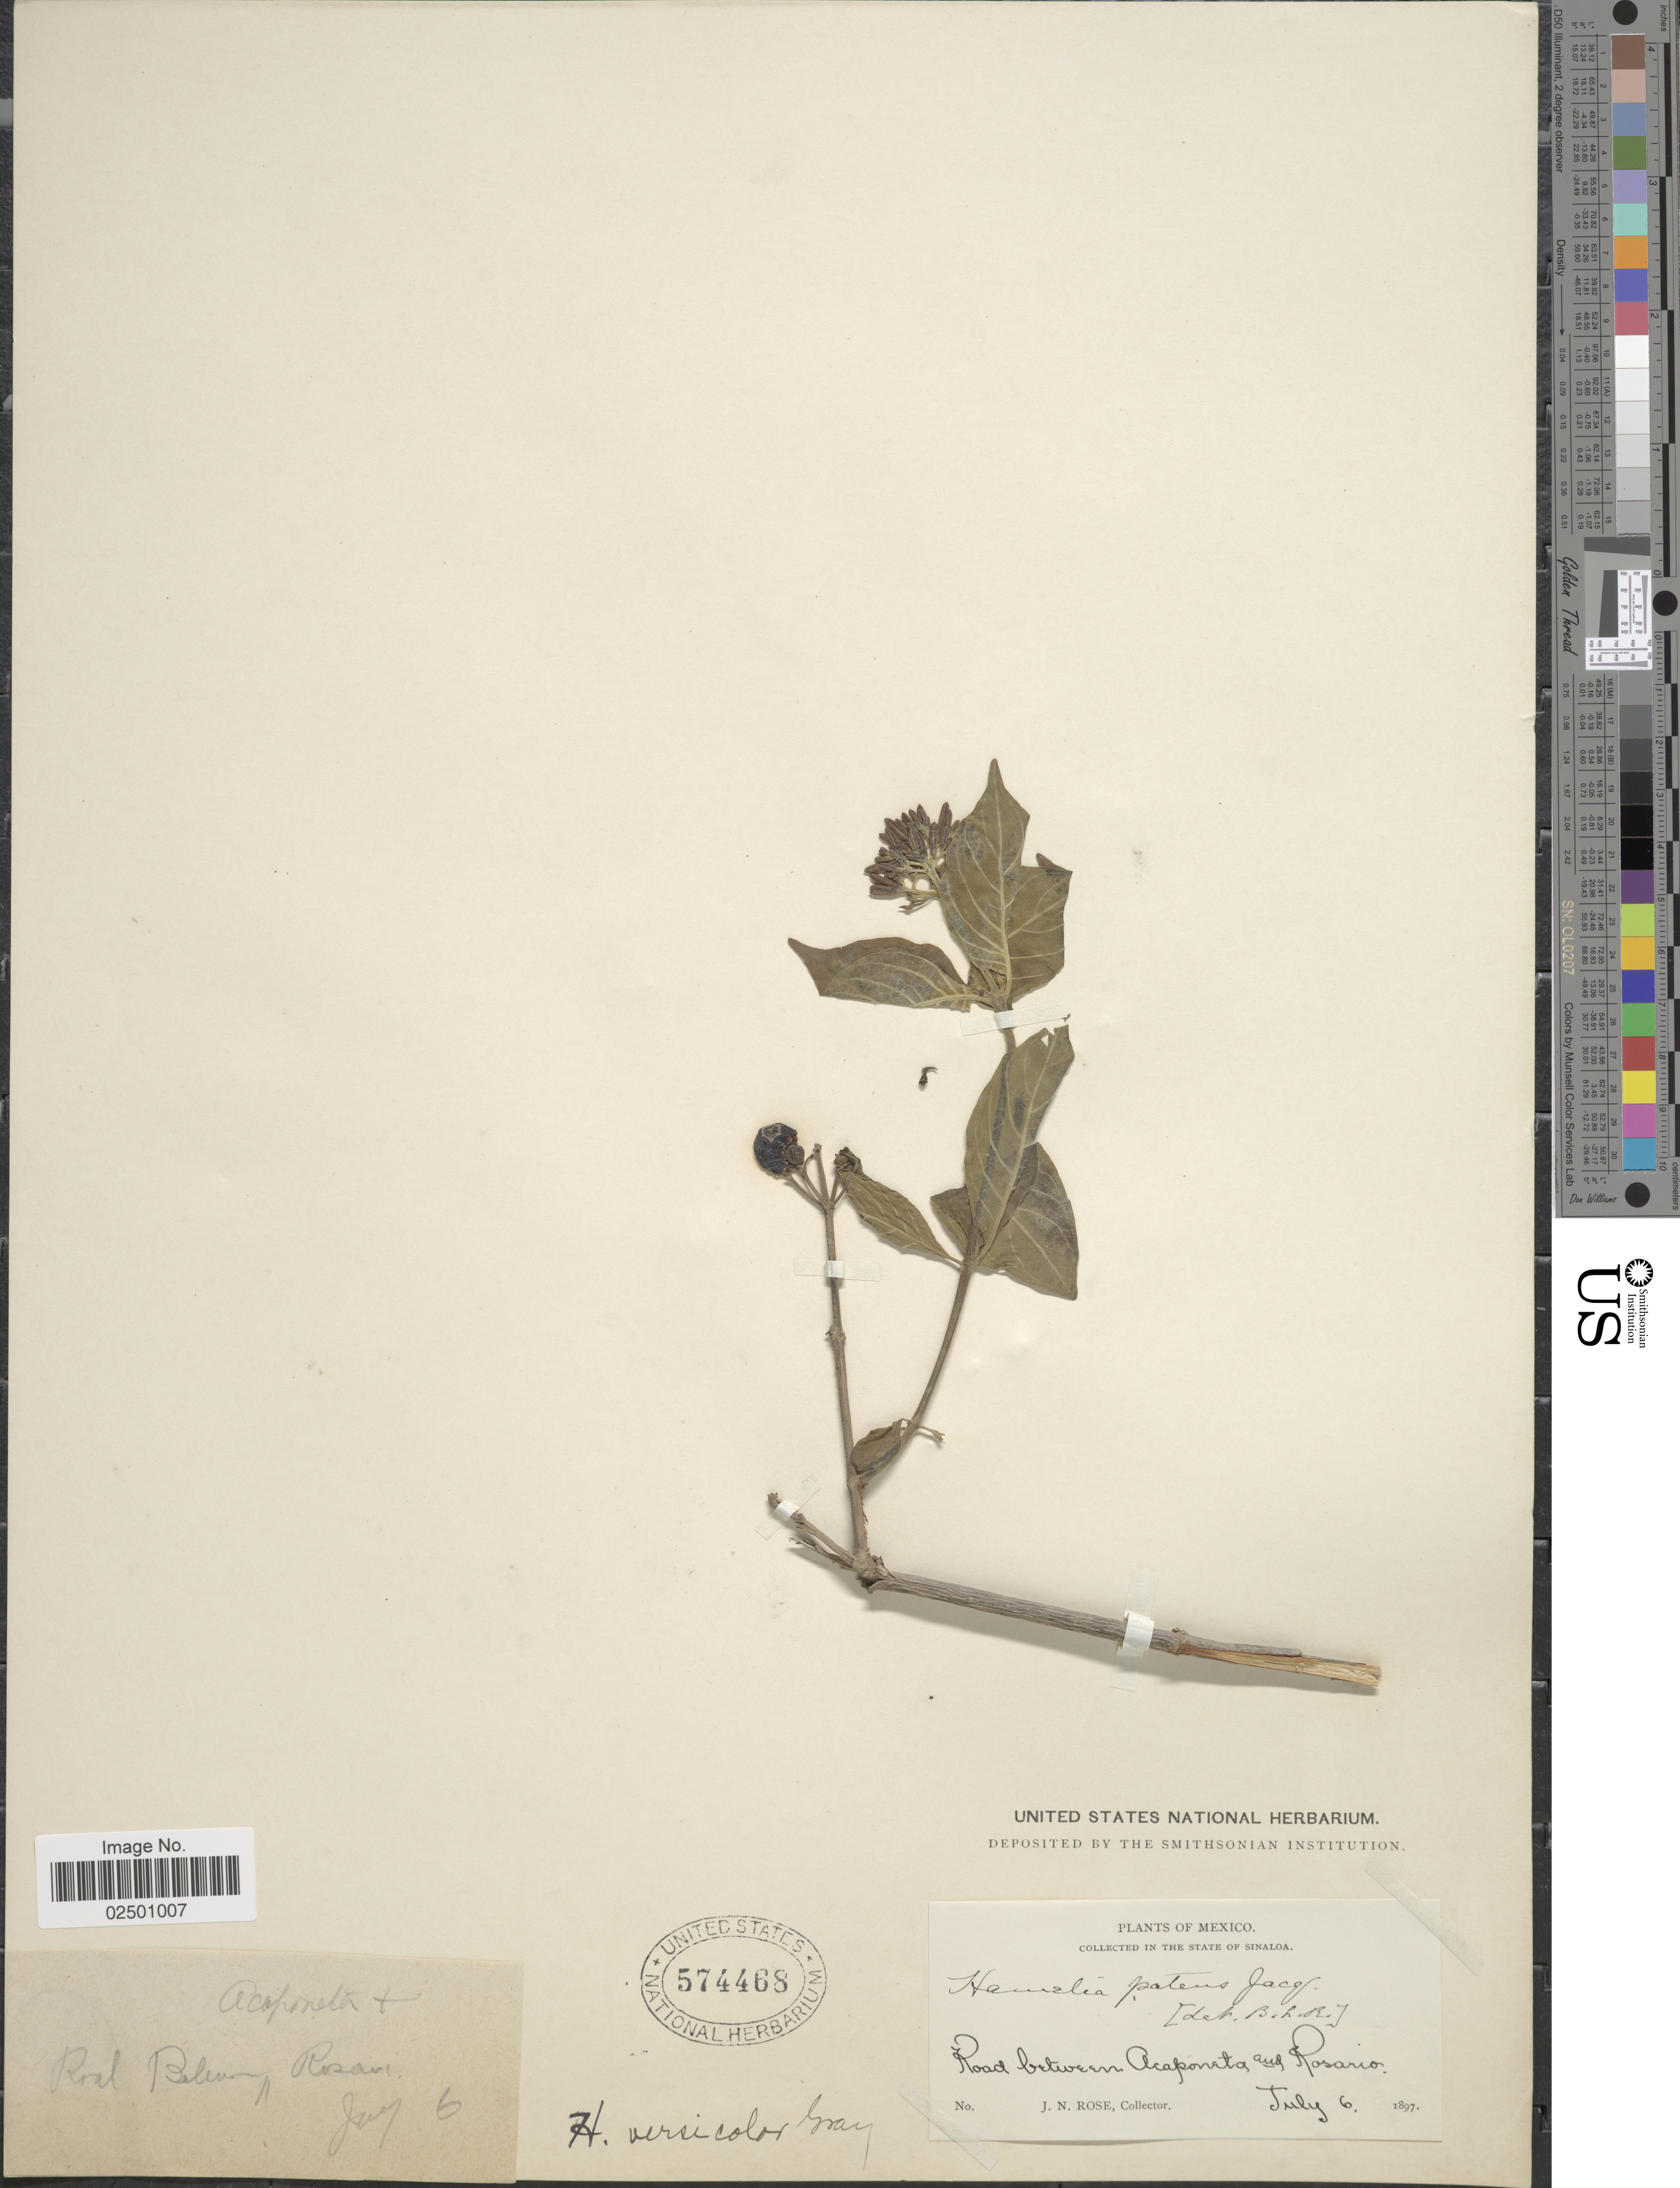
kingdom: Plantae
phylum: Tracheophyta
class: Magnoliopsida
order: Gentianales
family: Rubiaceae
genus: Hamelia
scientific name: Hamelia versicolor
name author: A. Gray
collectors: J. N. Rose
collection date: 1897-07-06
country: Mexico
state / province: Sinaloa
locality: In the State of Sinaloa. Road between Acaponeta and Rosario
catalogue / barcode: US 574468